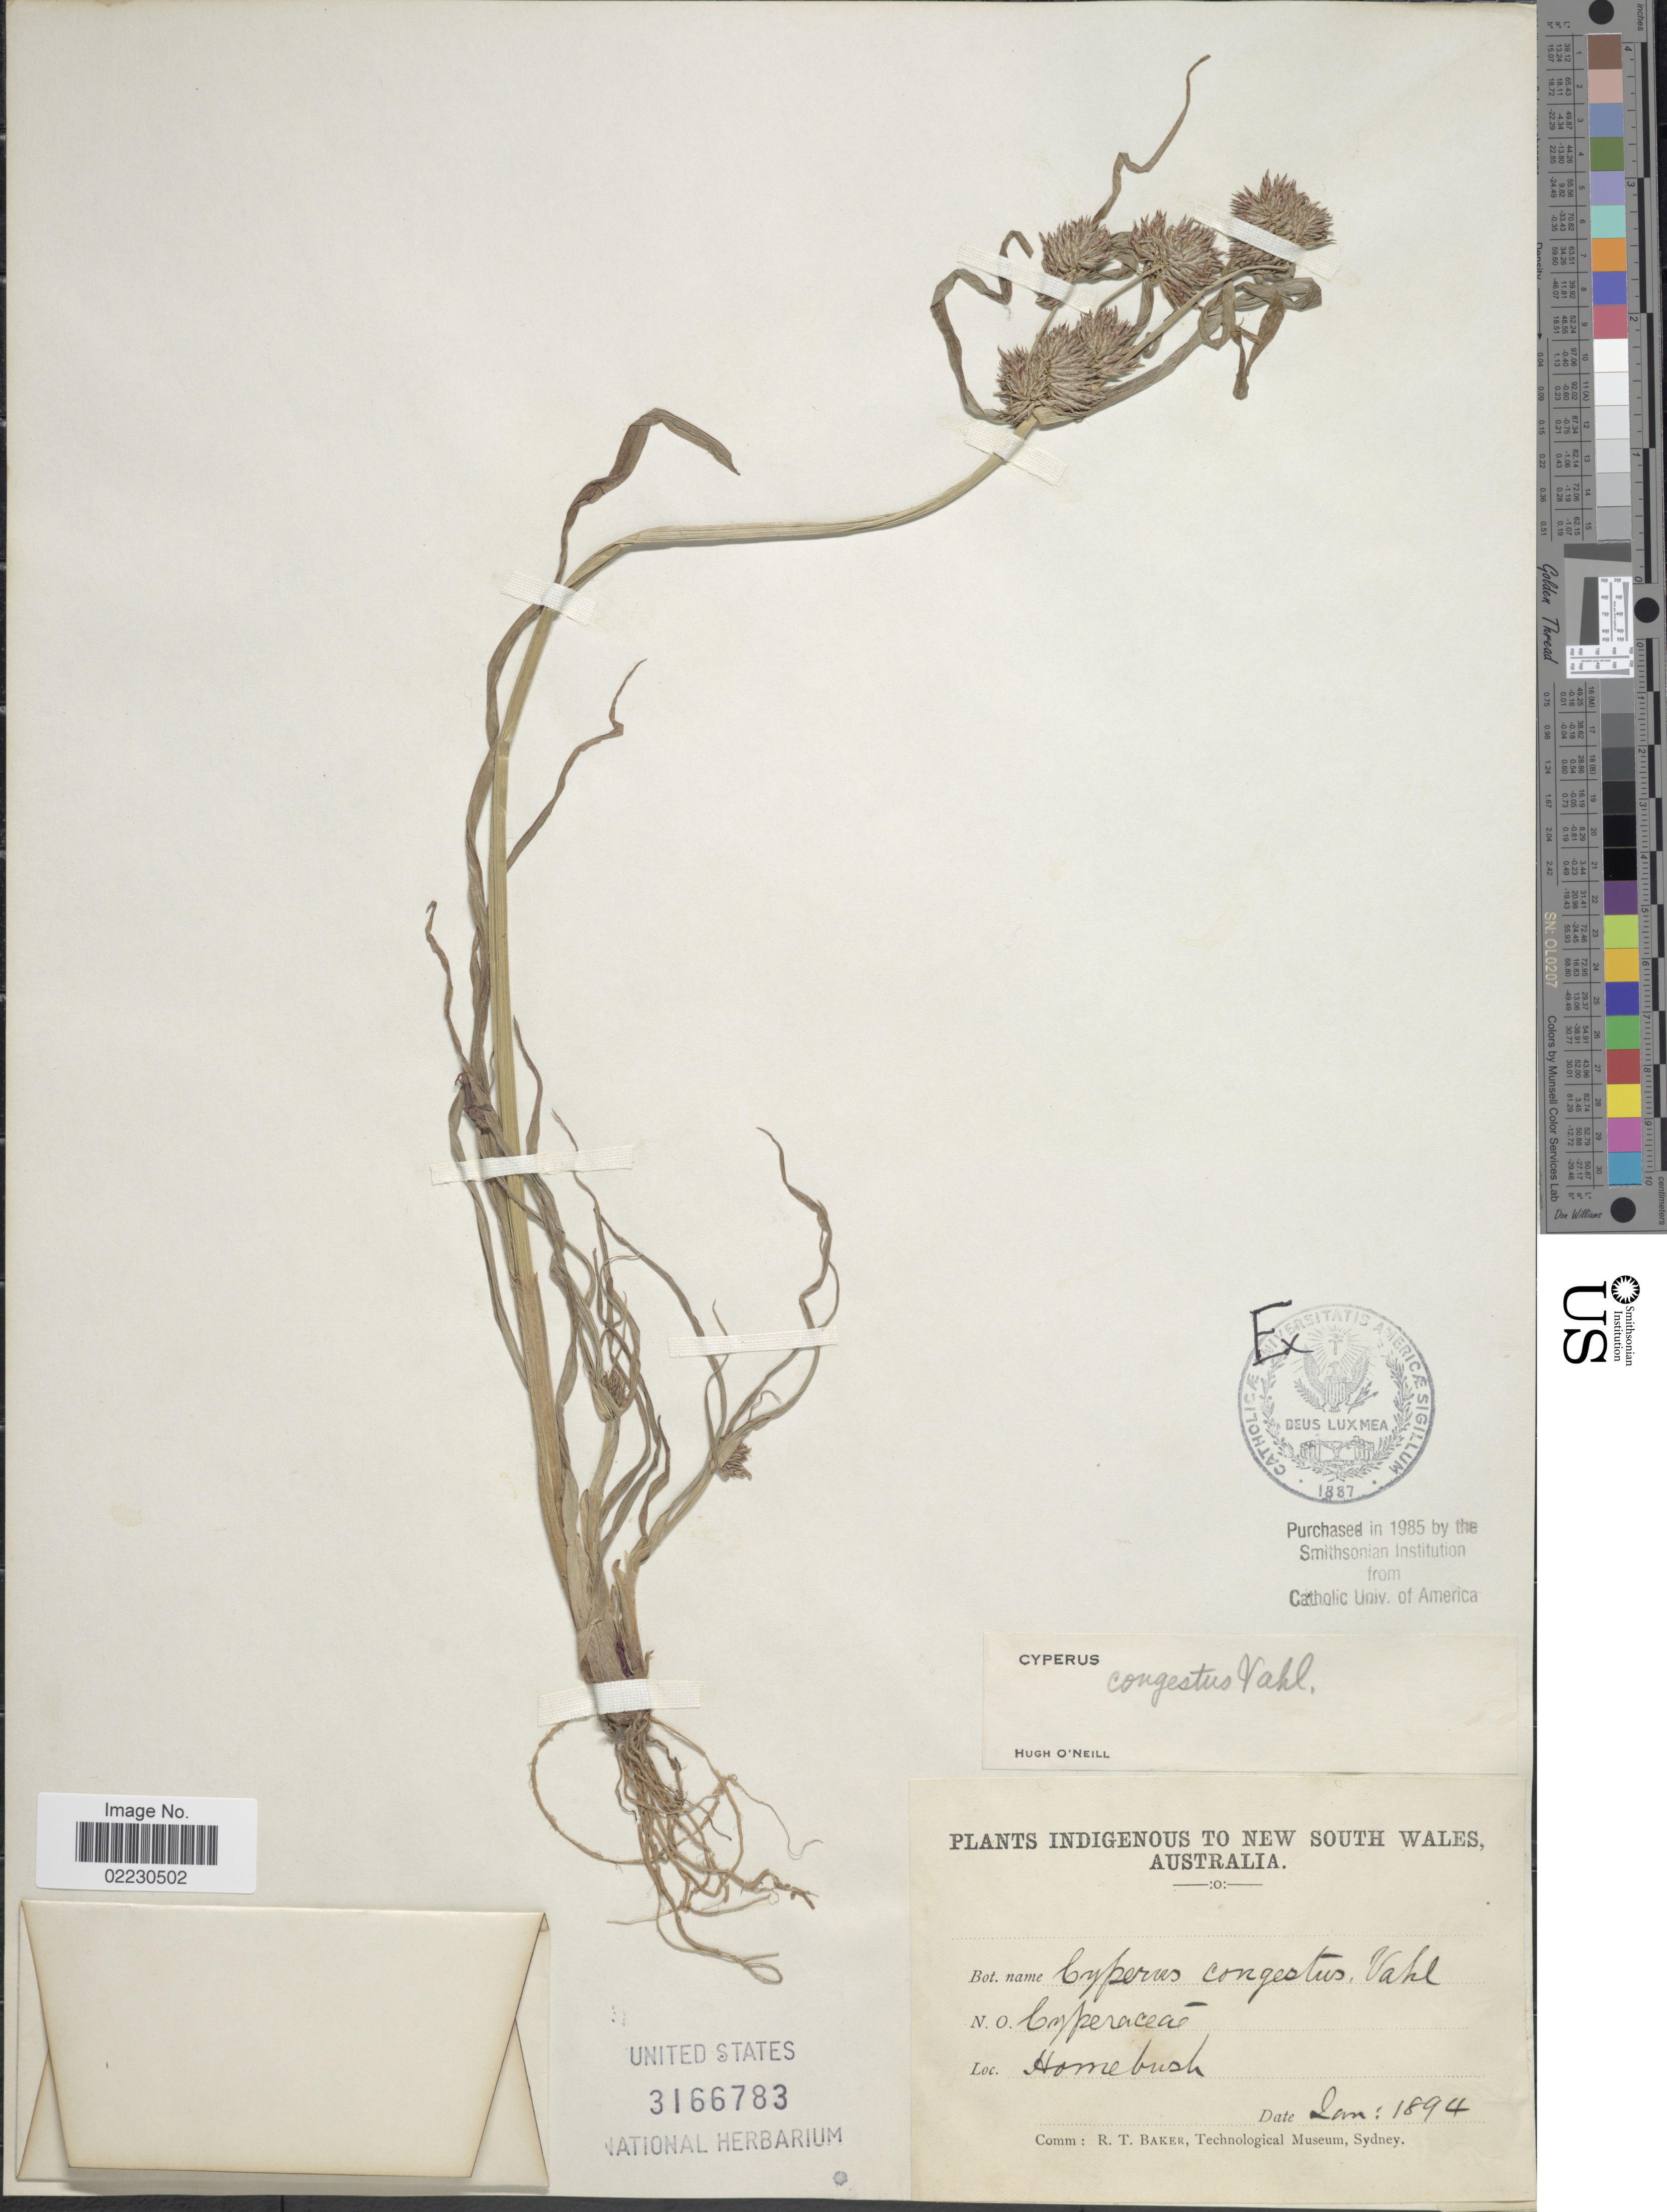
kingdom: Plantae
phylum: Tracheophyta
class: Liliopsida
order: Poales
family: Cyperaceae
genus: Cyperus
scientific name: Cyperus congestus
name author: Vahl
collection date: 1894-01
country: Australia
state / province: New South Wales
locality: Homebush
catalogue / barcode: US 3166783